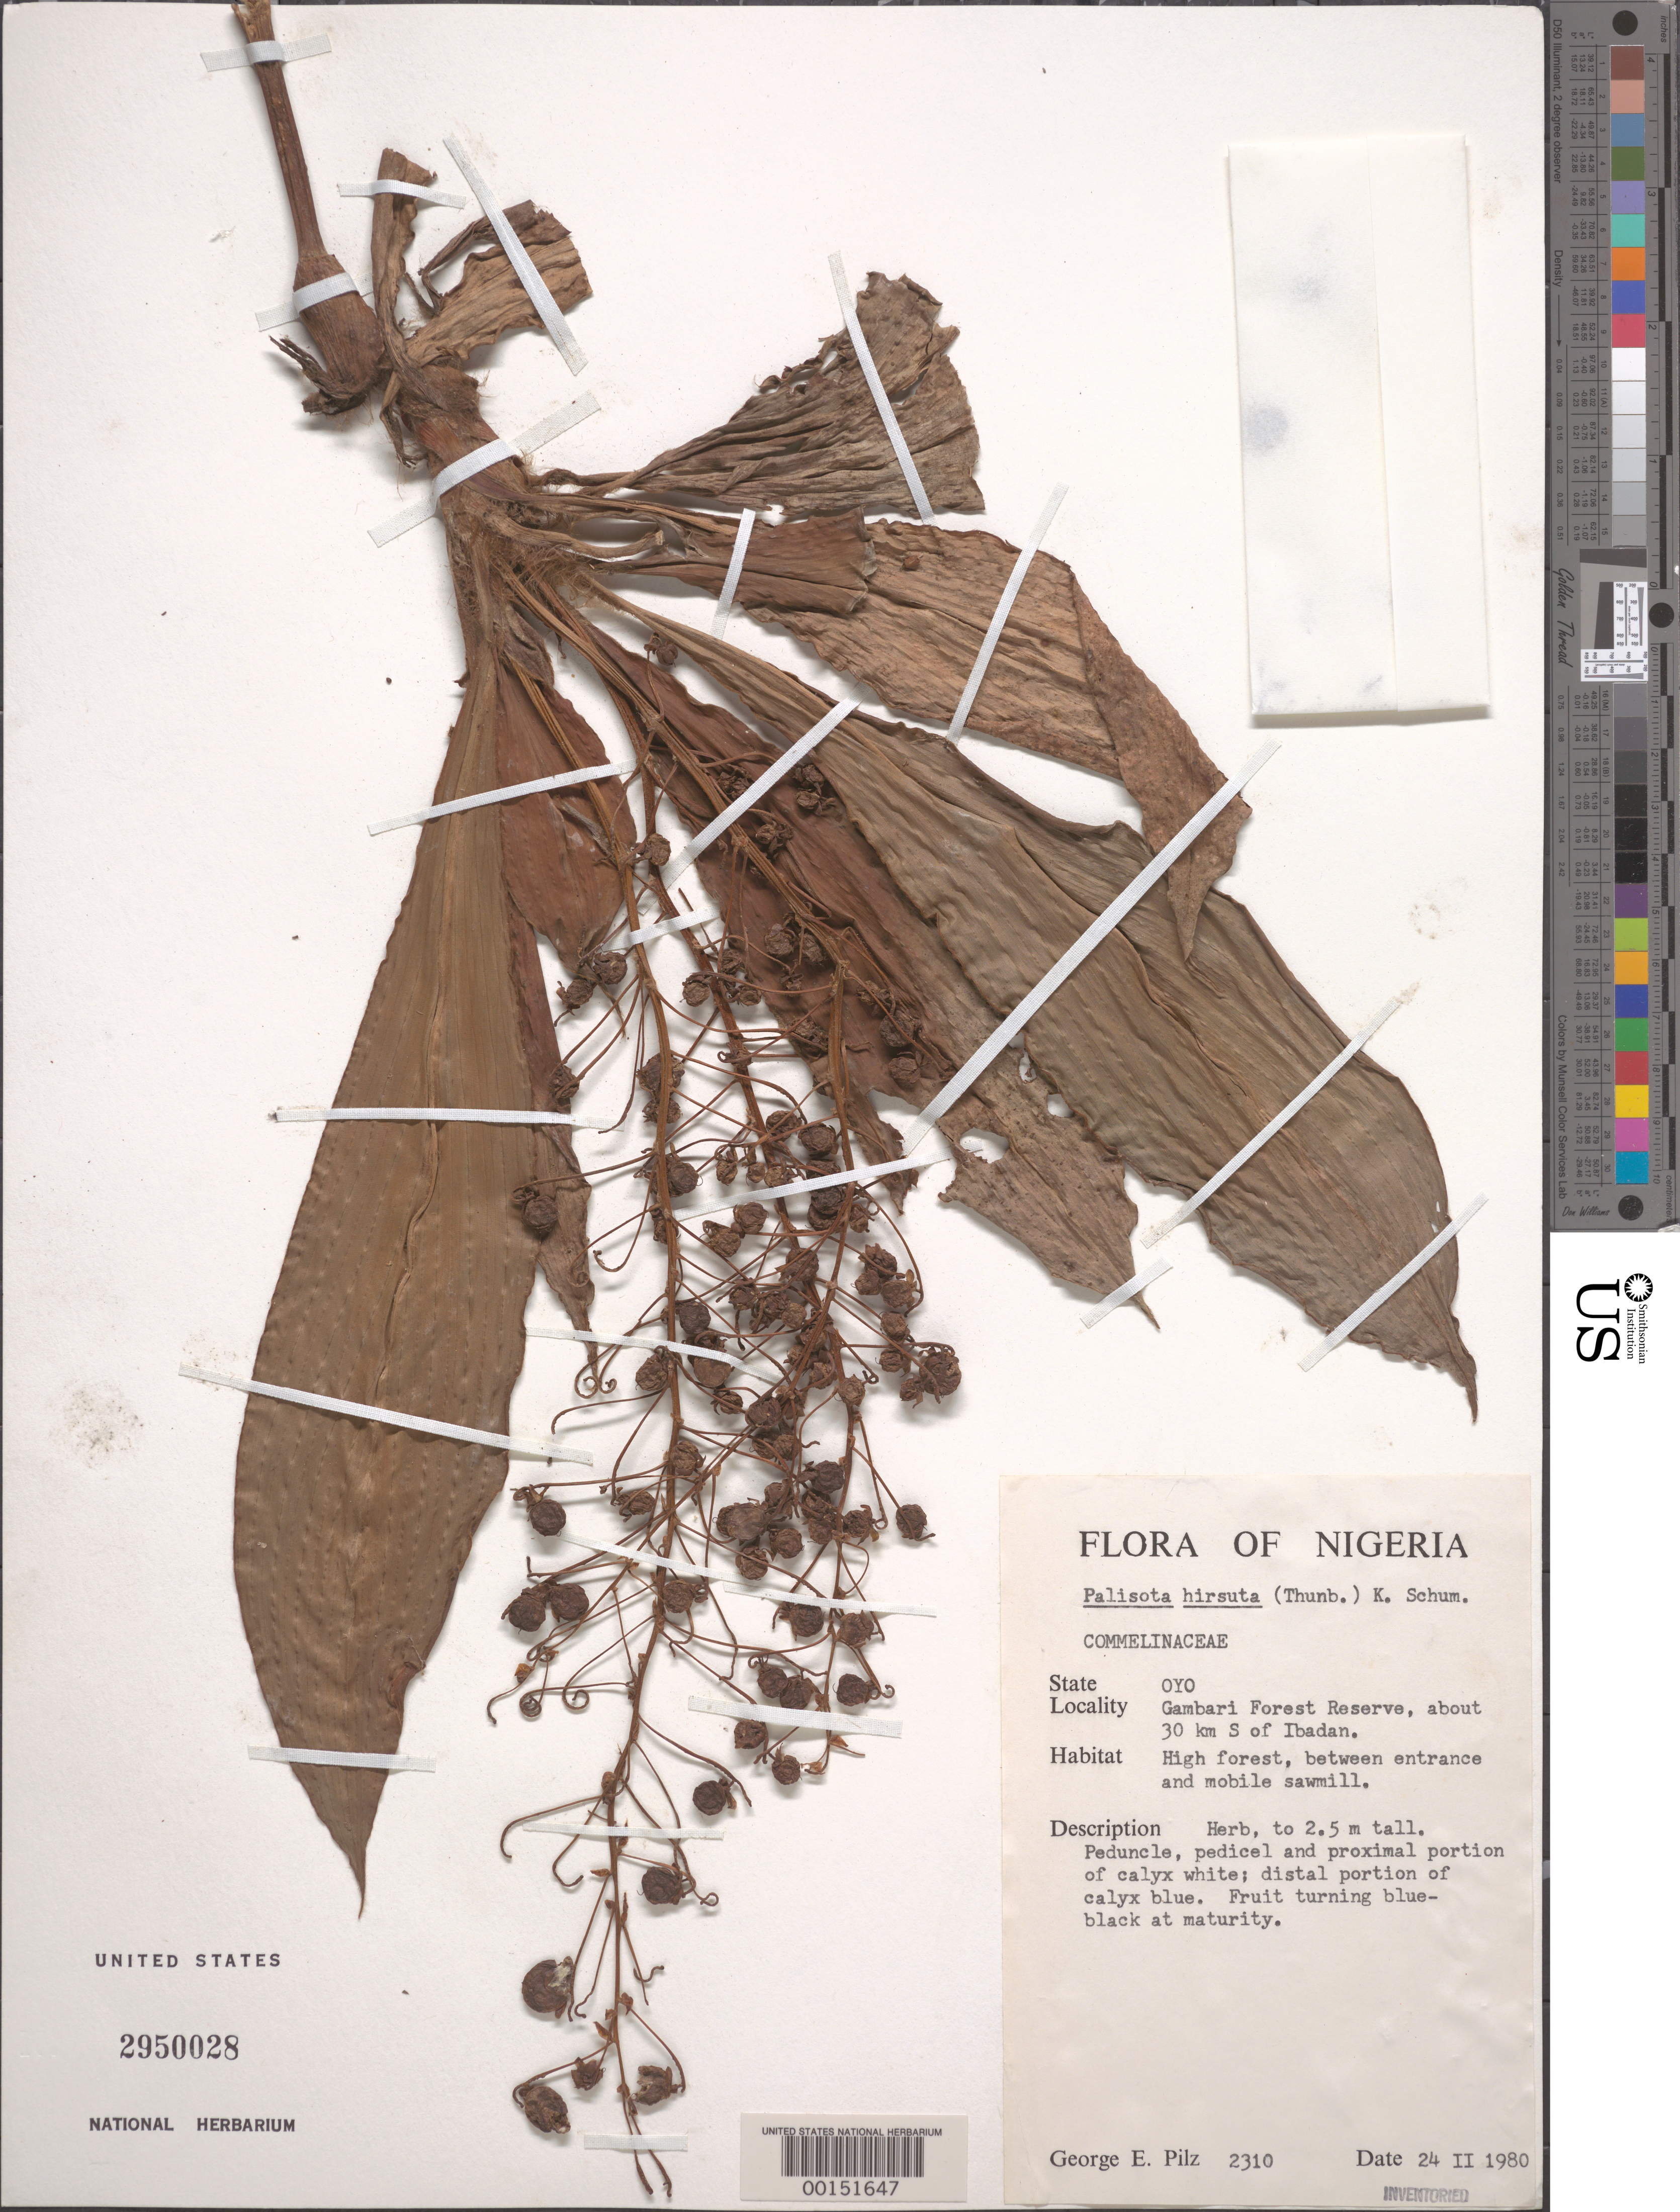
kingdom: Plantae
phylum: Tracheophyta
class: Liliopsida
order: Commelinales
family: Commelinaceae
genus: Palisota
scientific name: Palisota hirsuta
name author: (Thunb.) K. Schum.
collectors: G. E. Pilz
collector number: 2310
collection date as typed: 24 Feb 1980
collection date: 1980-02-24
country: Nigeria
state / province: Lagos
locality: Gambari forest reserve, about 30 km s of ibadan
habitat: High forest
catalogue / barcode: US 2950028